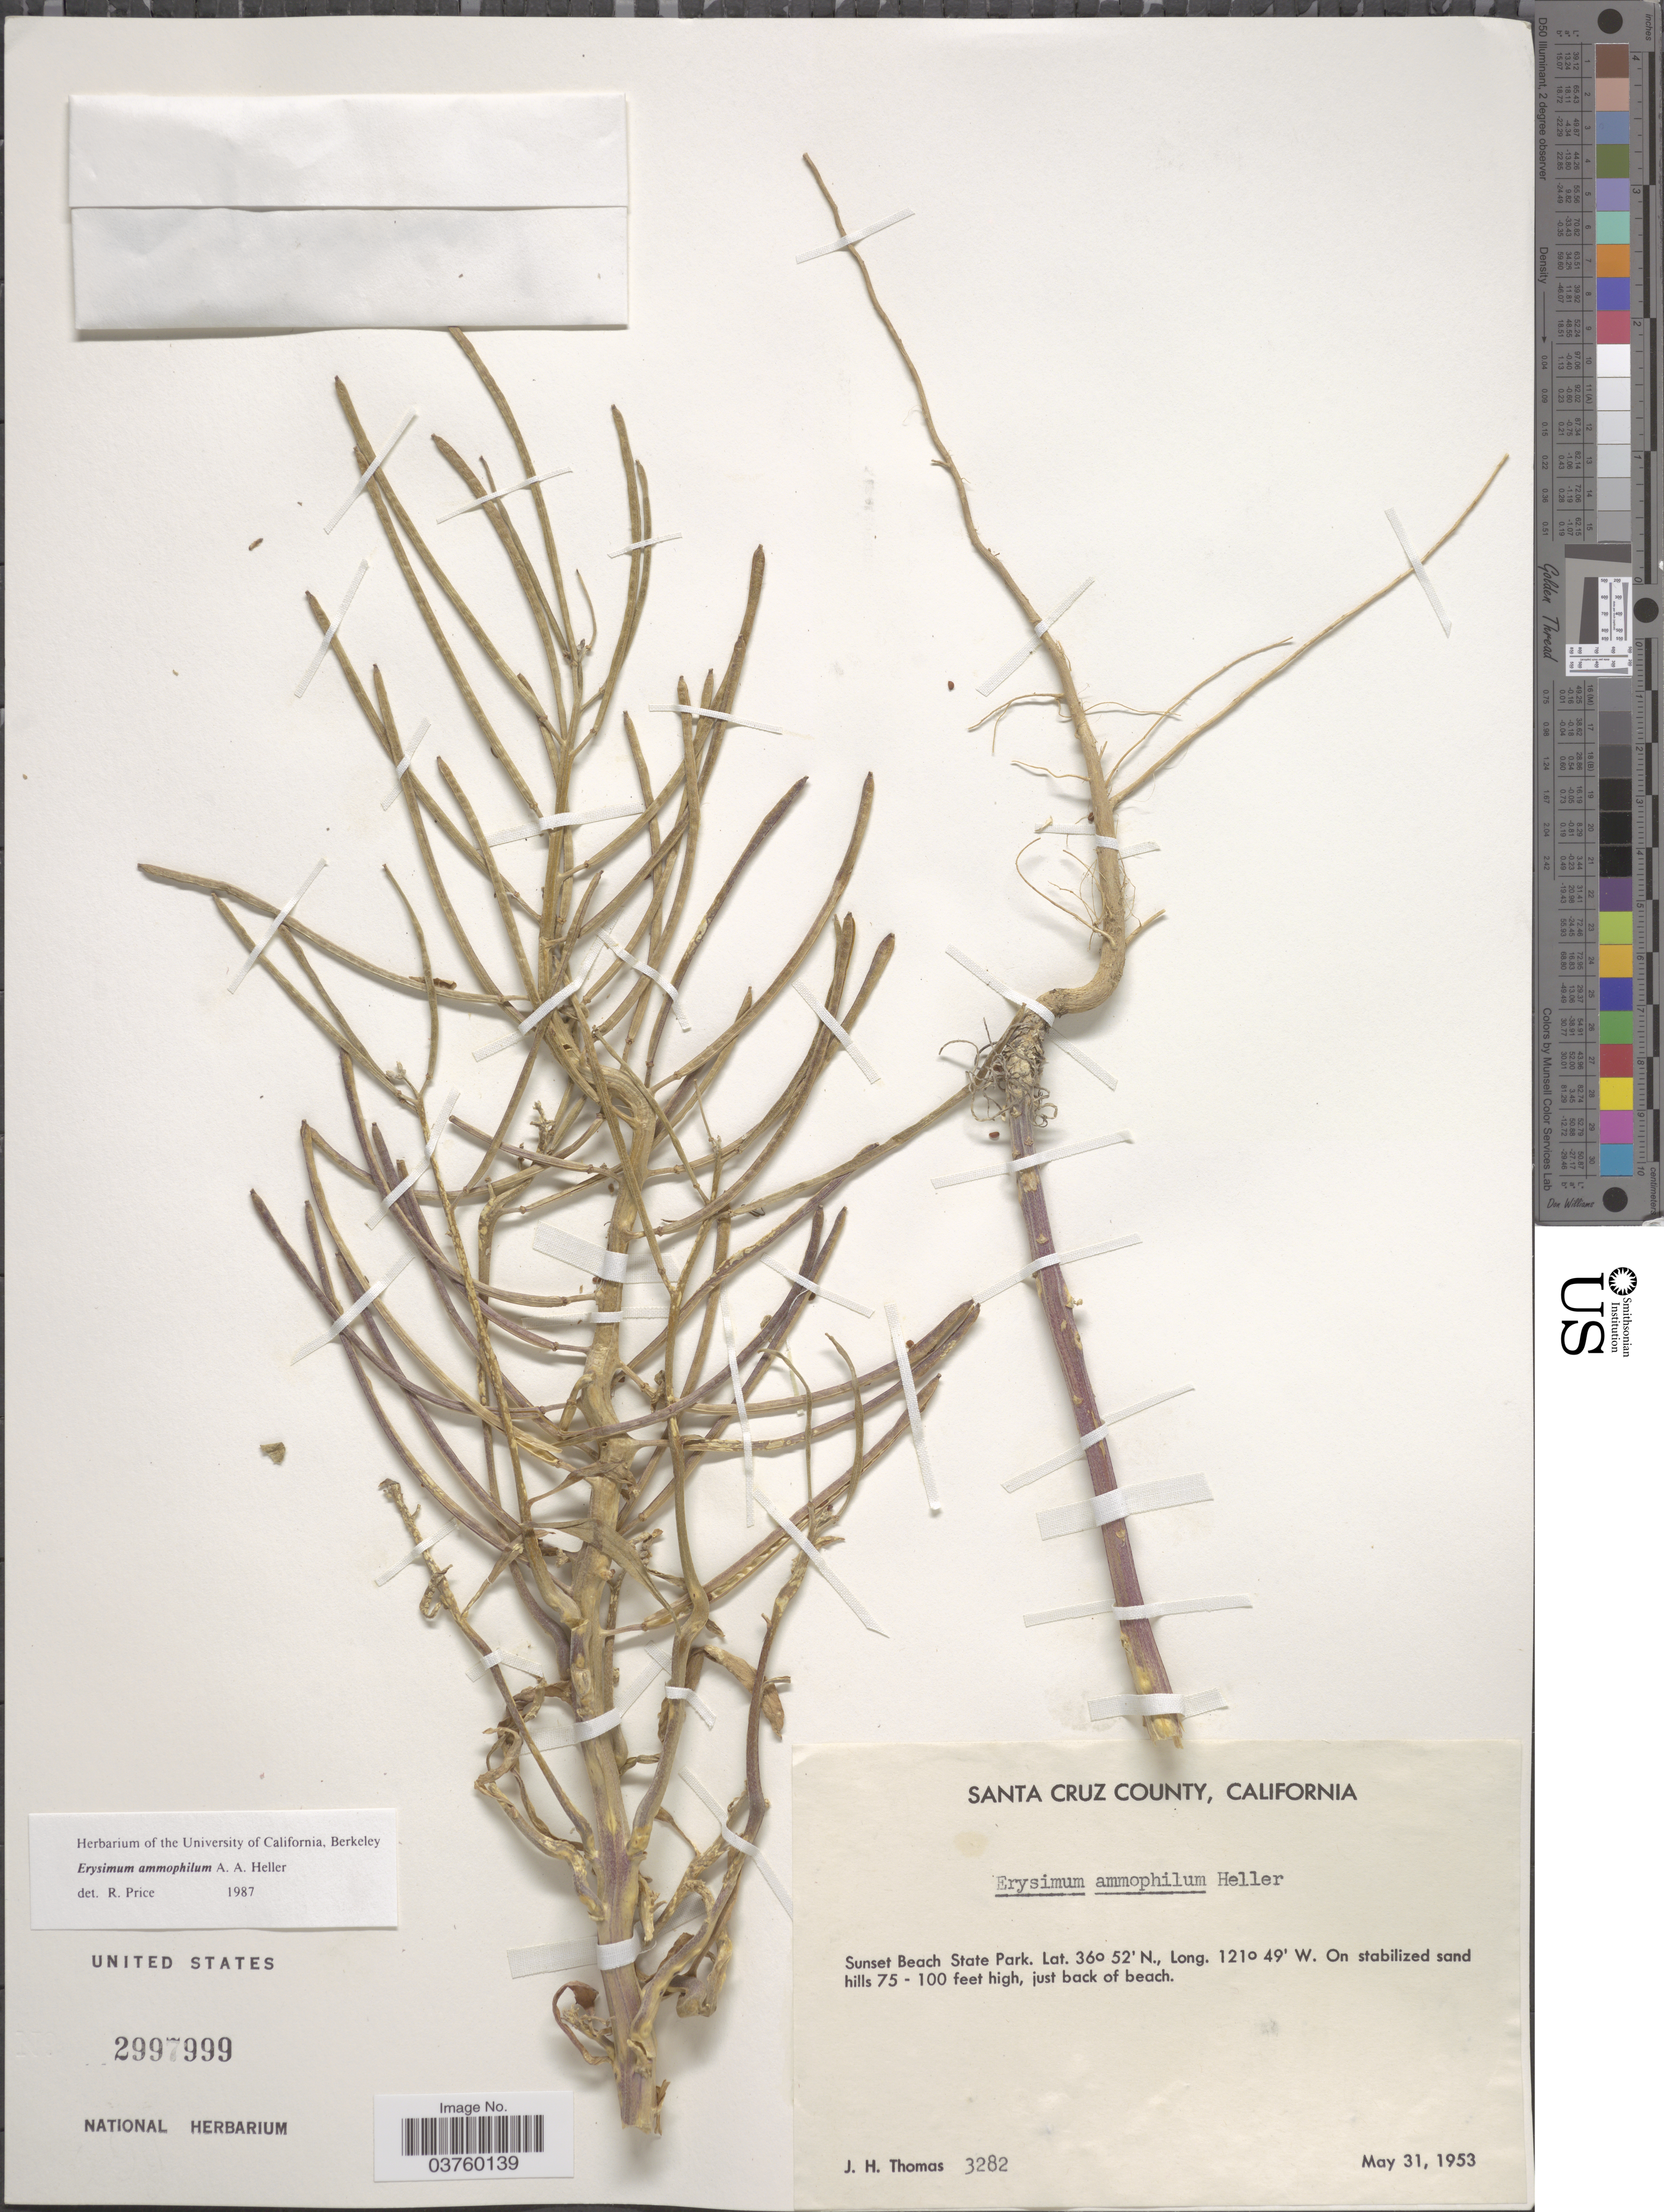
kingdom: Plantae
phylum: Tracheophyta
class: Magnoliopsida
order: Brassicales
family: Brassicaceae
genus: Erysimum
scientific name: Erysimum ammophilum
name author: A. Heller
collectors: J. H. Thomas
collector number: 3282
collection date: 1953-05-31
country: United States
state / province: California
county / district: Santa Cruz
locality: Santa Cruz County. Sunset Beach State Park.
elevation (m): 30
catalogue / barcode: US 2997999